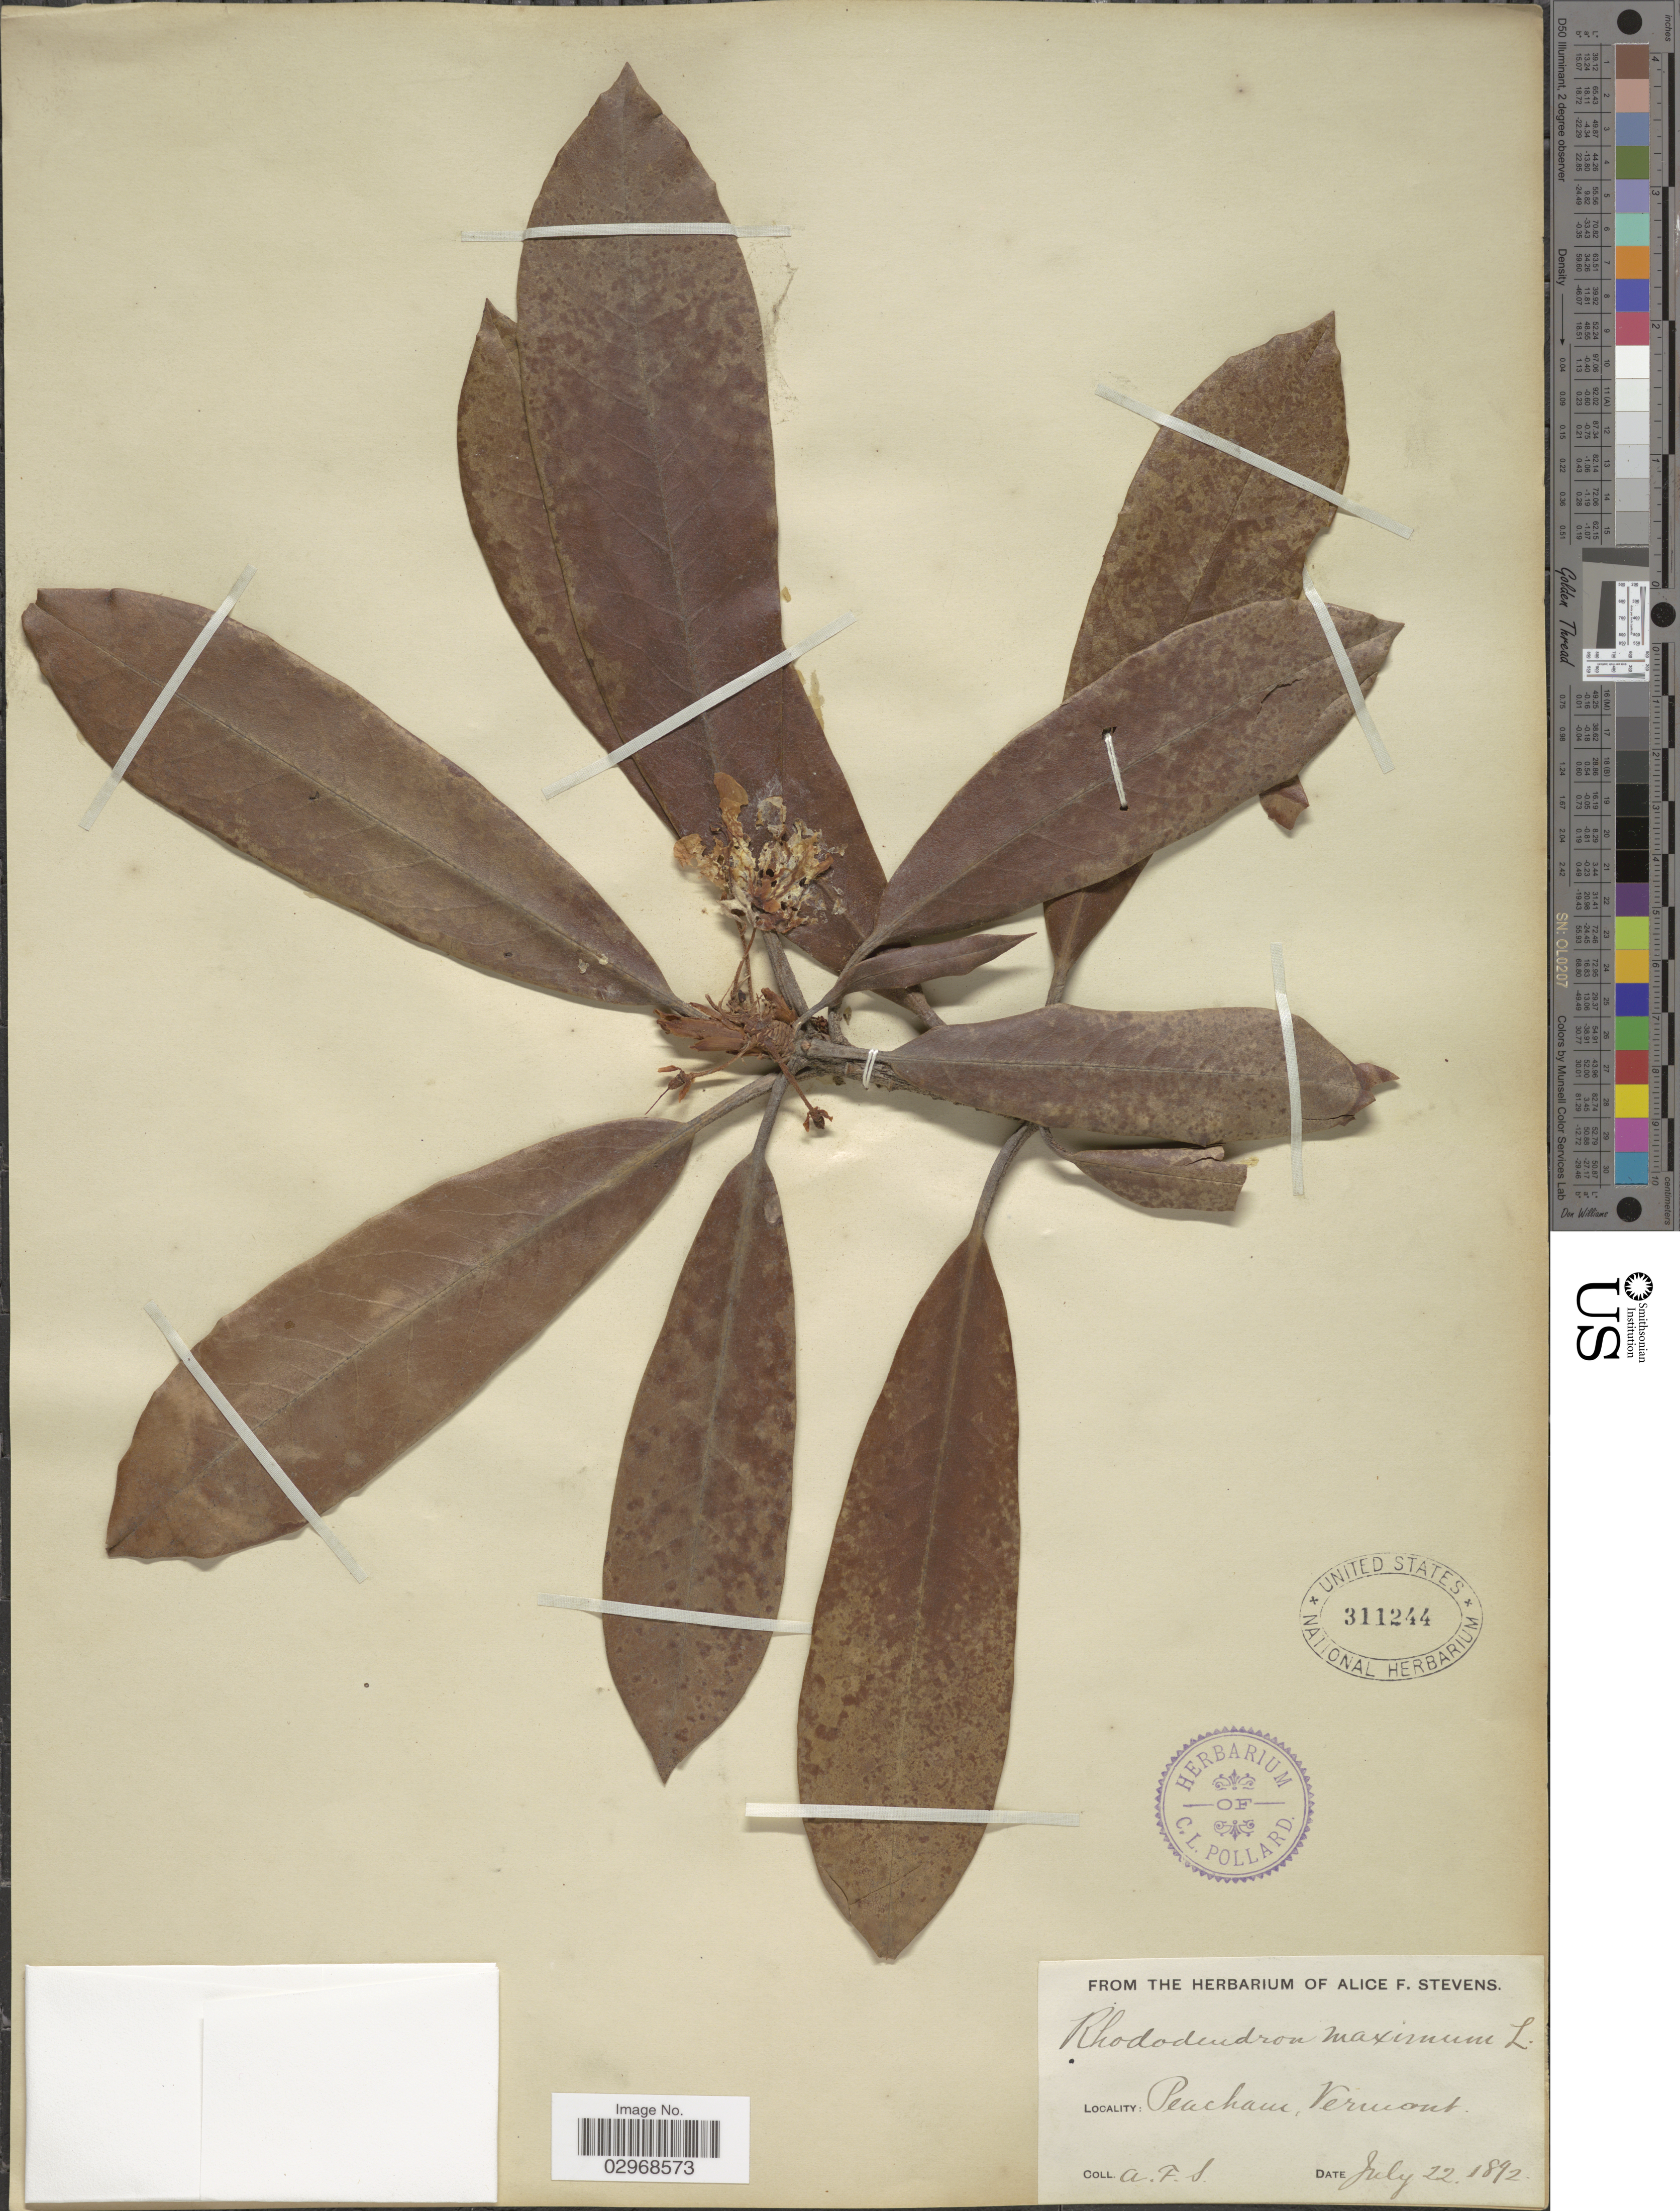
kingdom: Plantae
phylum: Tracheophyta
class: Magnoliopsida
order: Ericales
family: Ericaceae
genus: Rhododendron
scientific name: Rhododendron maximum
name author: L.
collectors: A. Stevens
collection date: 1892-07-22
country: United States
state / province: Vermont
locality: Peacham.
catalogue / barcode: US 311244